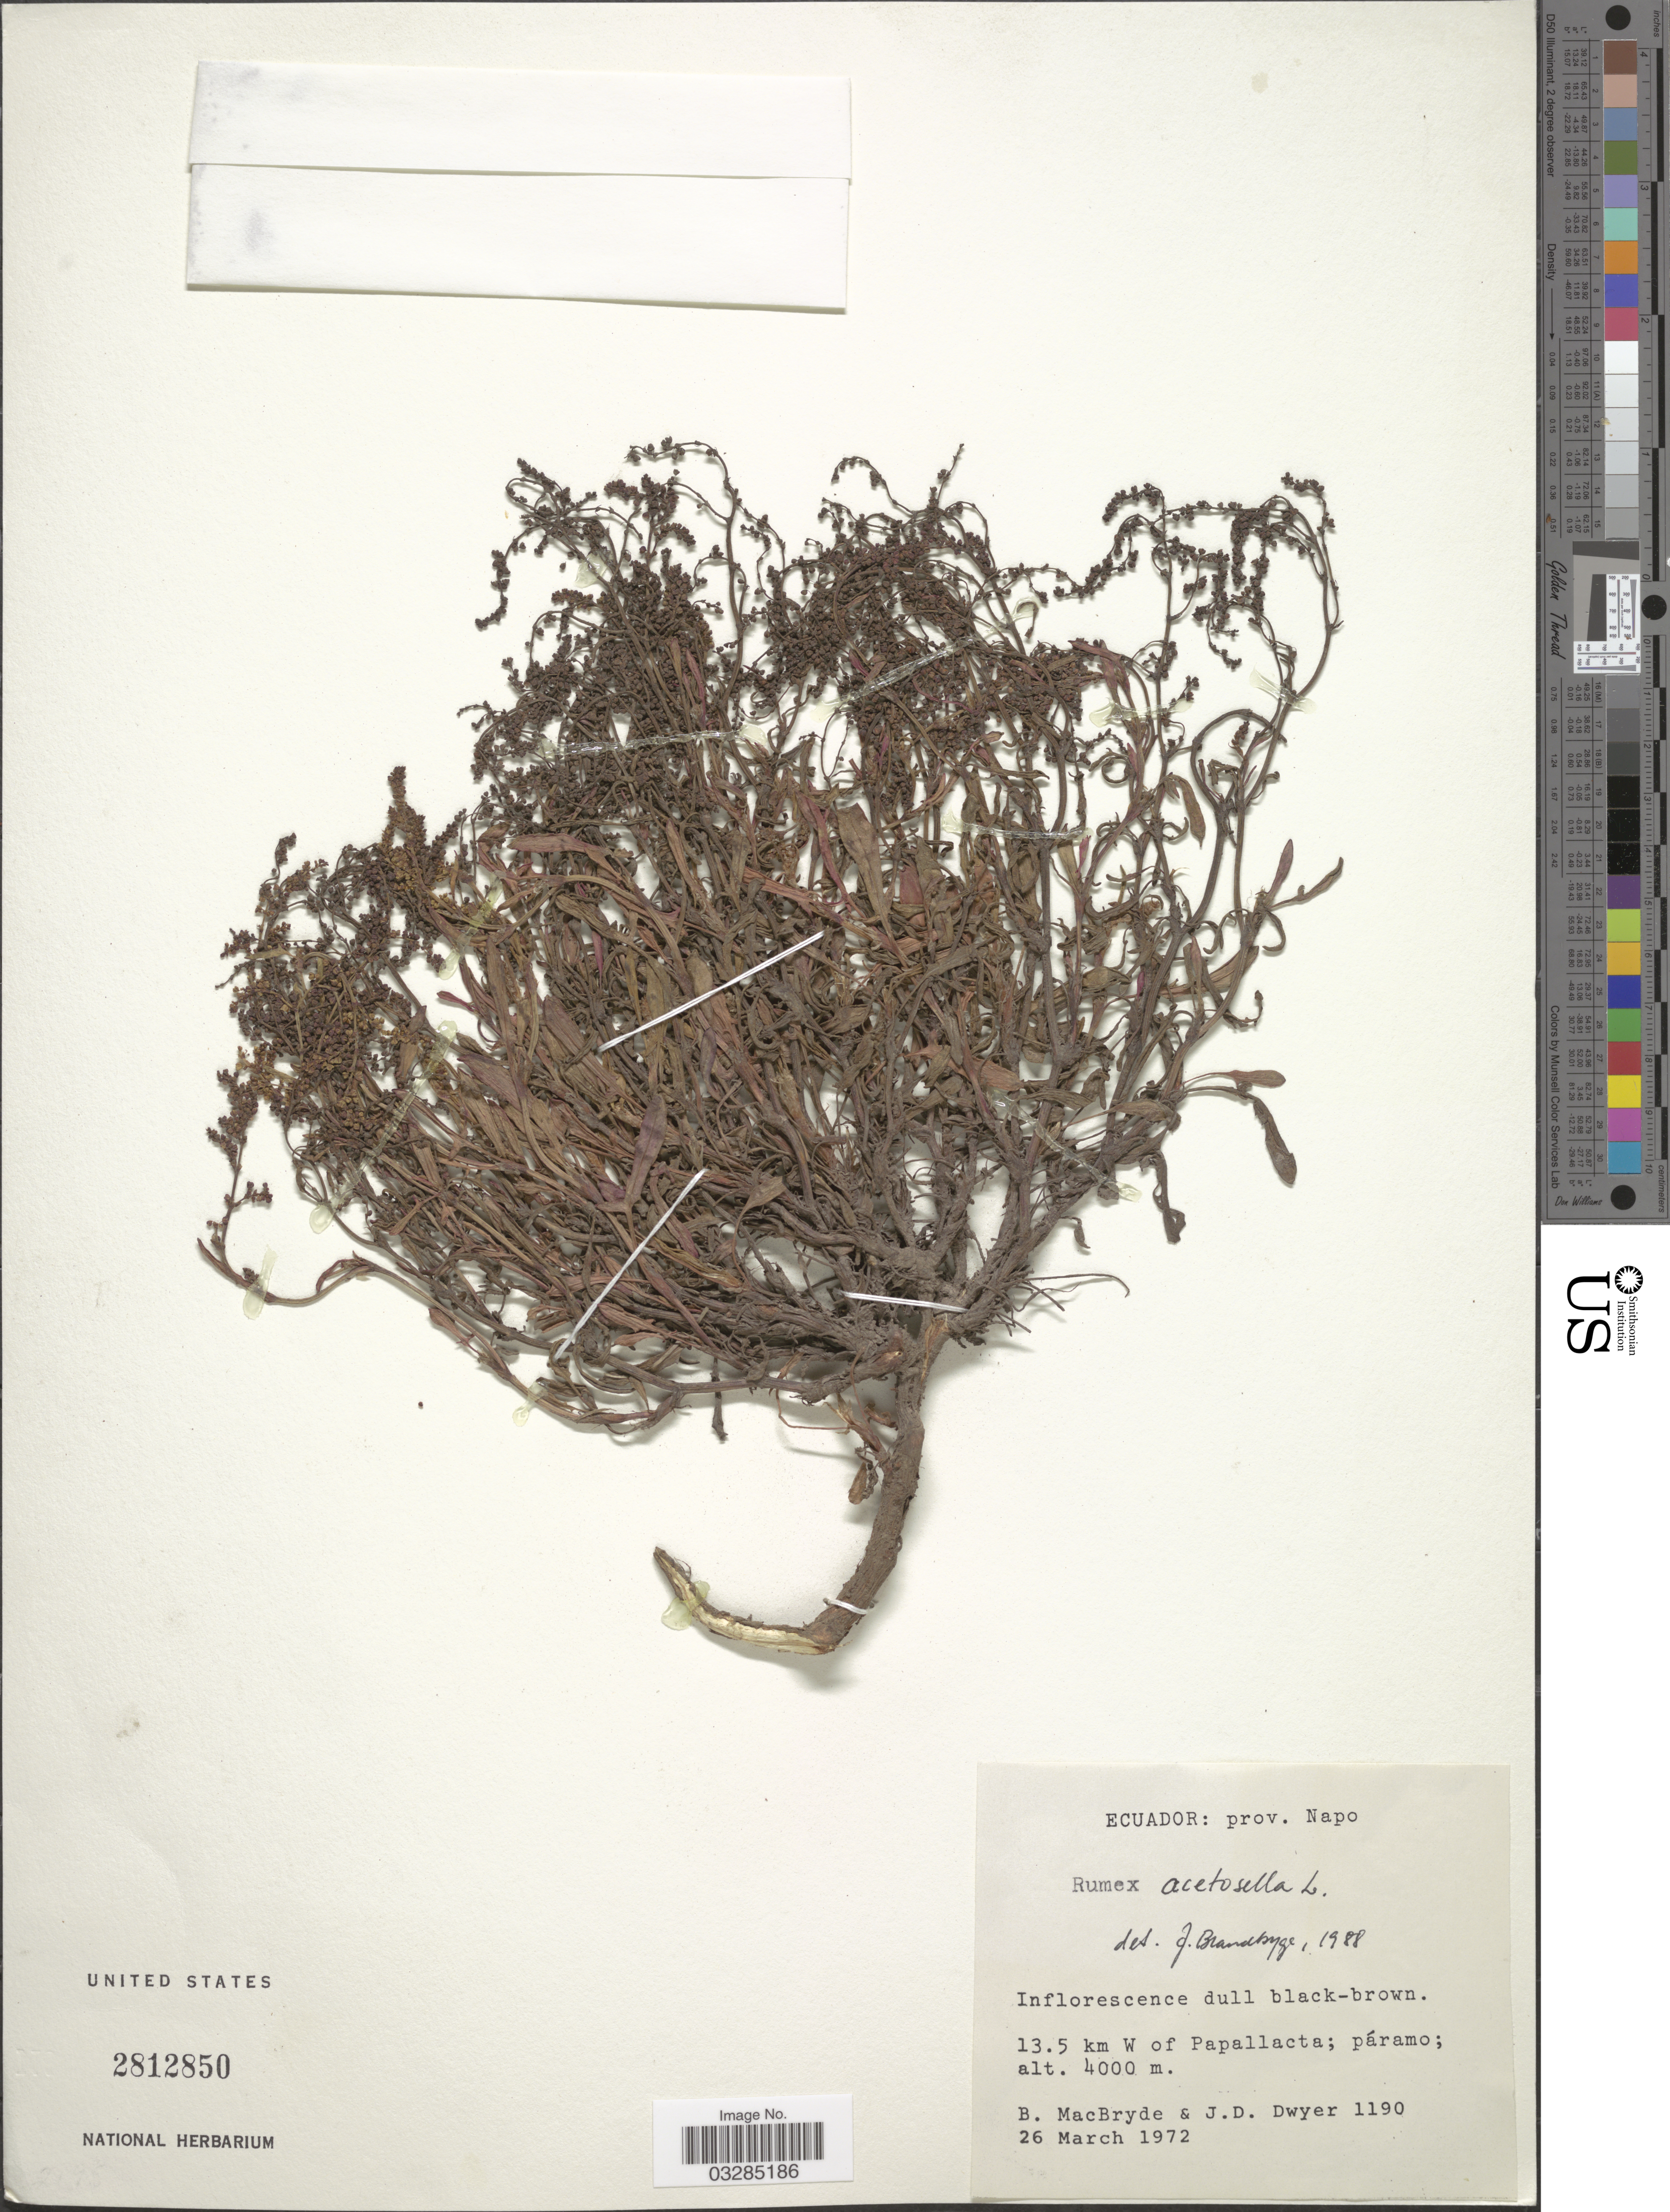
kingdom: Plantae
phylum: Tracheophyta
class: Magnoliopsida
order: Caryophyllales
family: Polygonaceae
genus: Rumex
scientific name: Rumex acetosella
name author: L.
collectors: B. MacBryde & J. D. Dwyer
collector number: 1190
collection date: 1972-03-26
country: Ecuador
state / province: Napo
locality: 13.5 km W of Papallacta; páramo.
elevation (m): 4000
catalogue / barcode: US 2812850